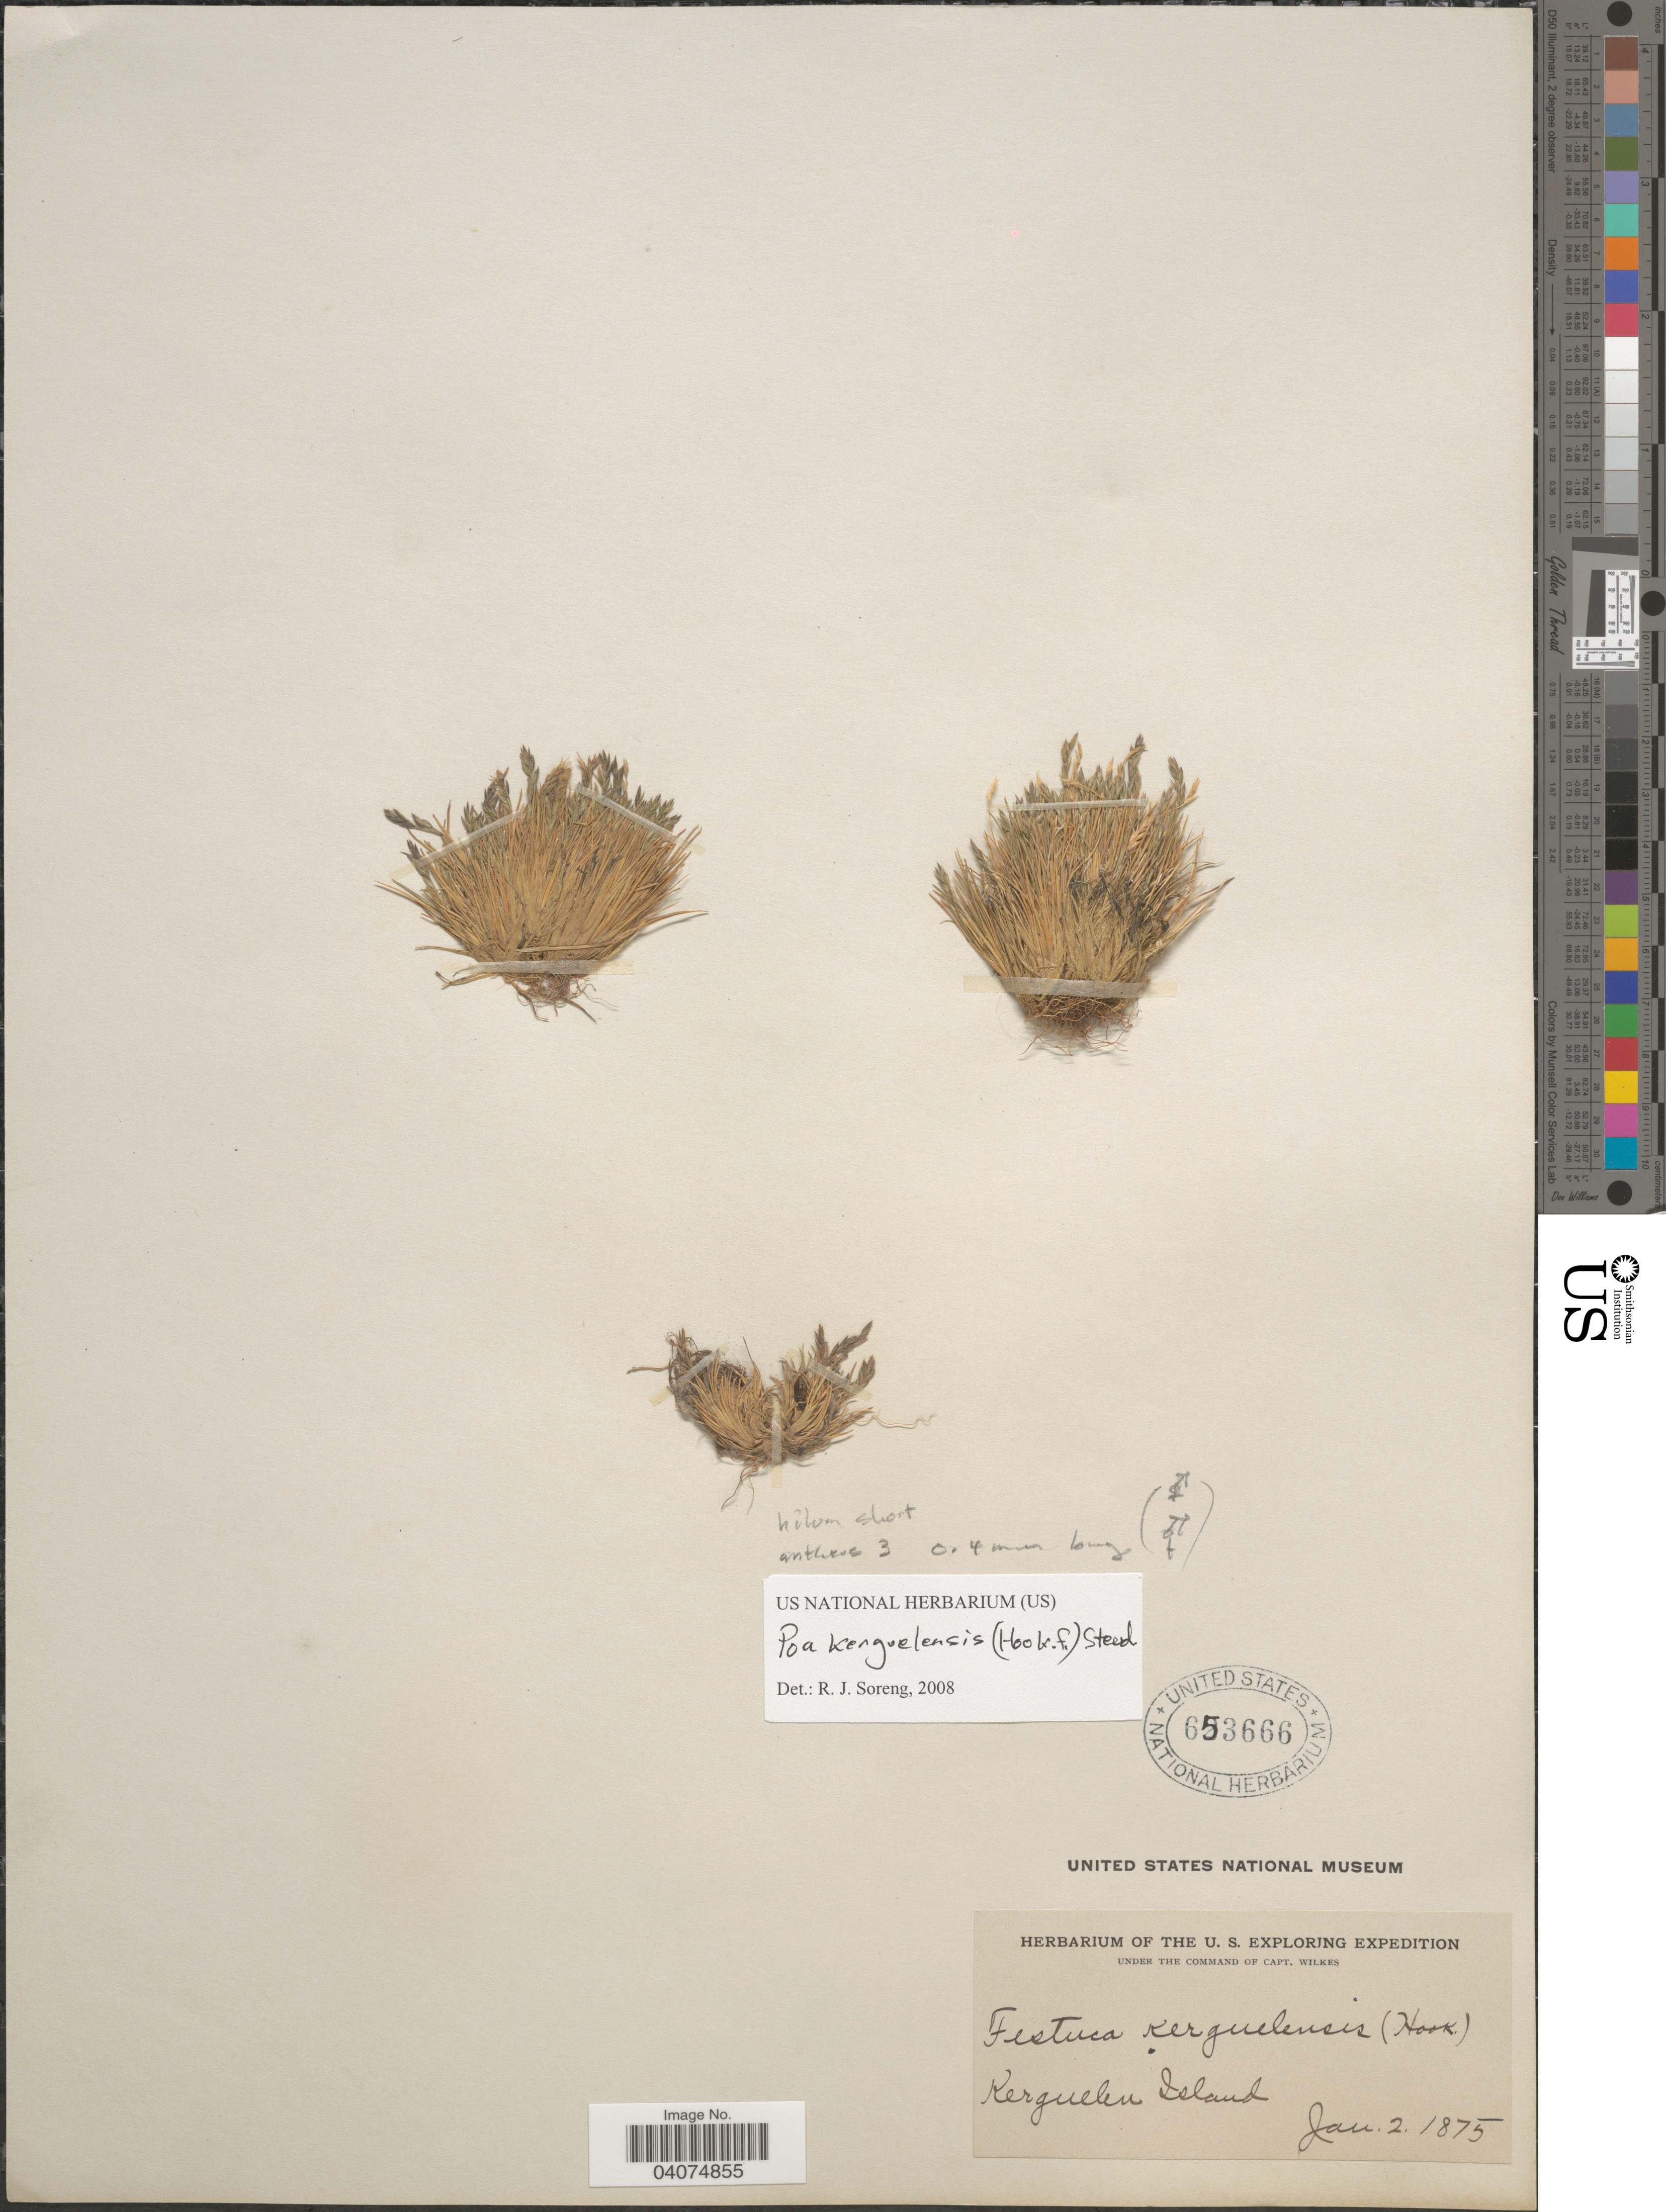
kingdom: Plantae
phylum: Tracheophyta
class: Liliopsida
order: Poales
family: Poaceae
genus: Poa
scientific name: Poa kerguelensis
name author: (Hook. f.) Steud.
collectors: Wilkes Explor. Exped.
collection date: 1875-01-02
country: French Southern Territories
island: Kerguelen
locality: Herbarium of the U. S. Exploring Expedition. Kerguelen Island.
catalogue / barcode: US 653666